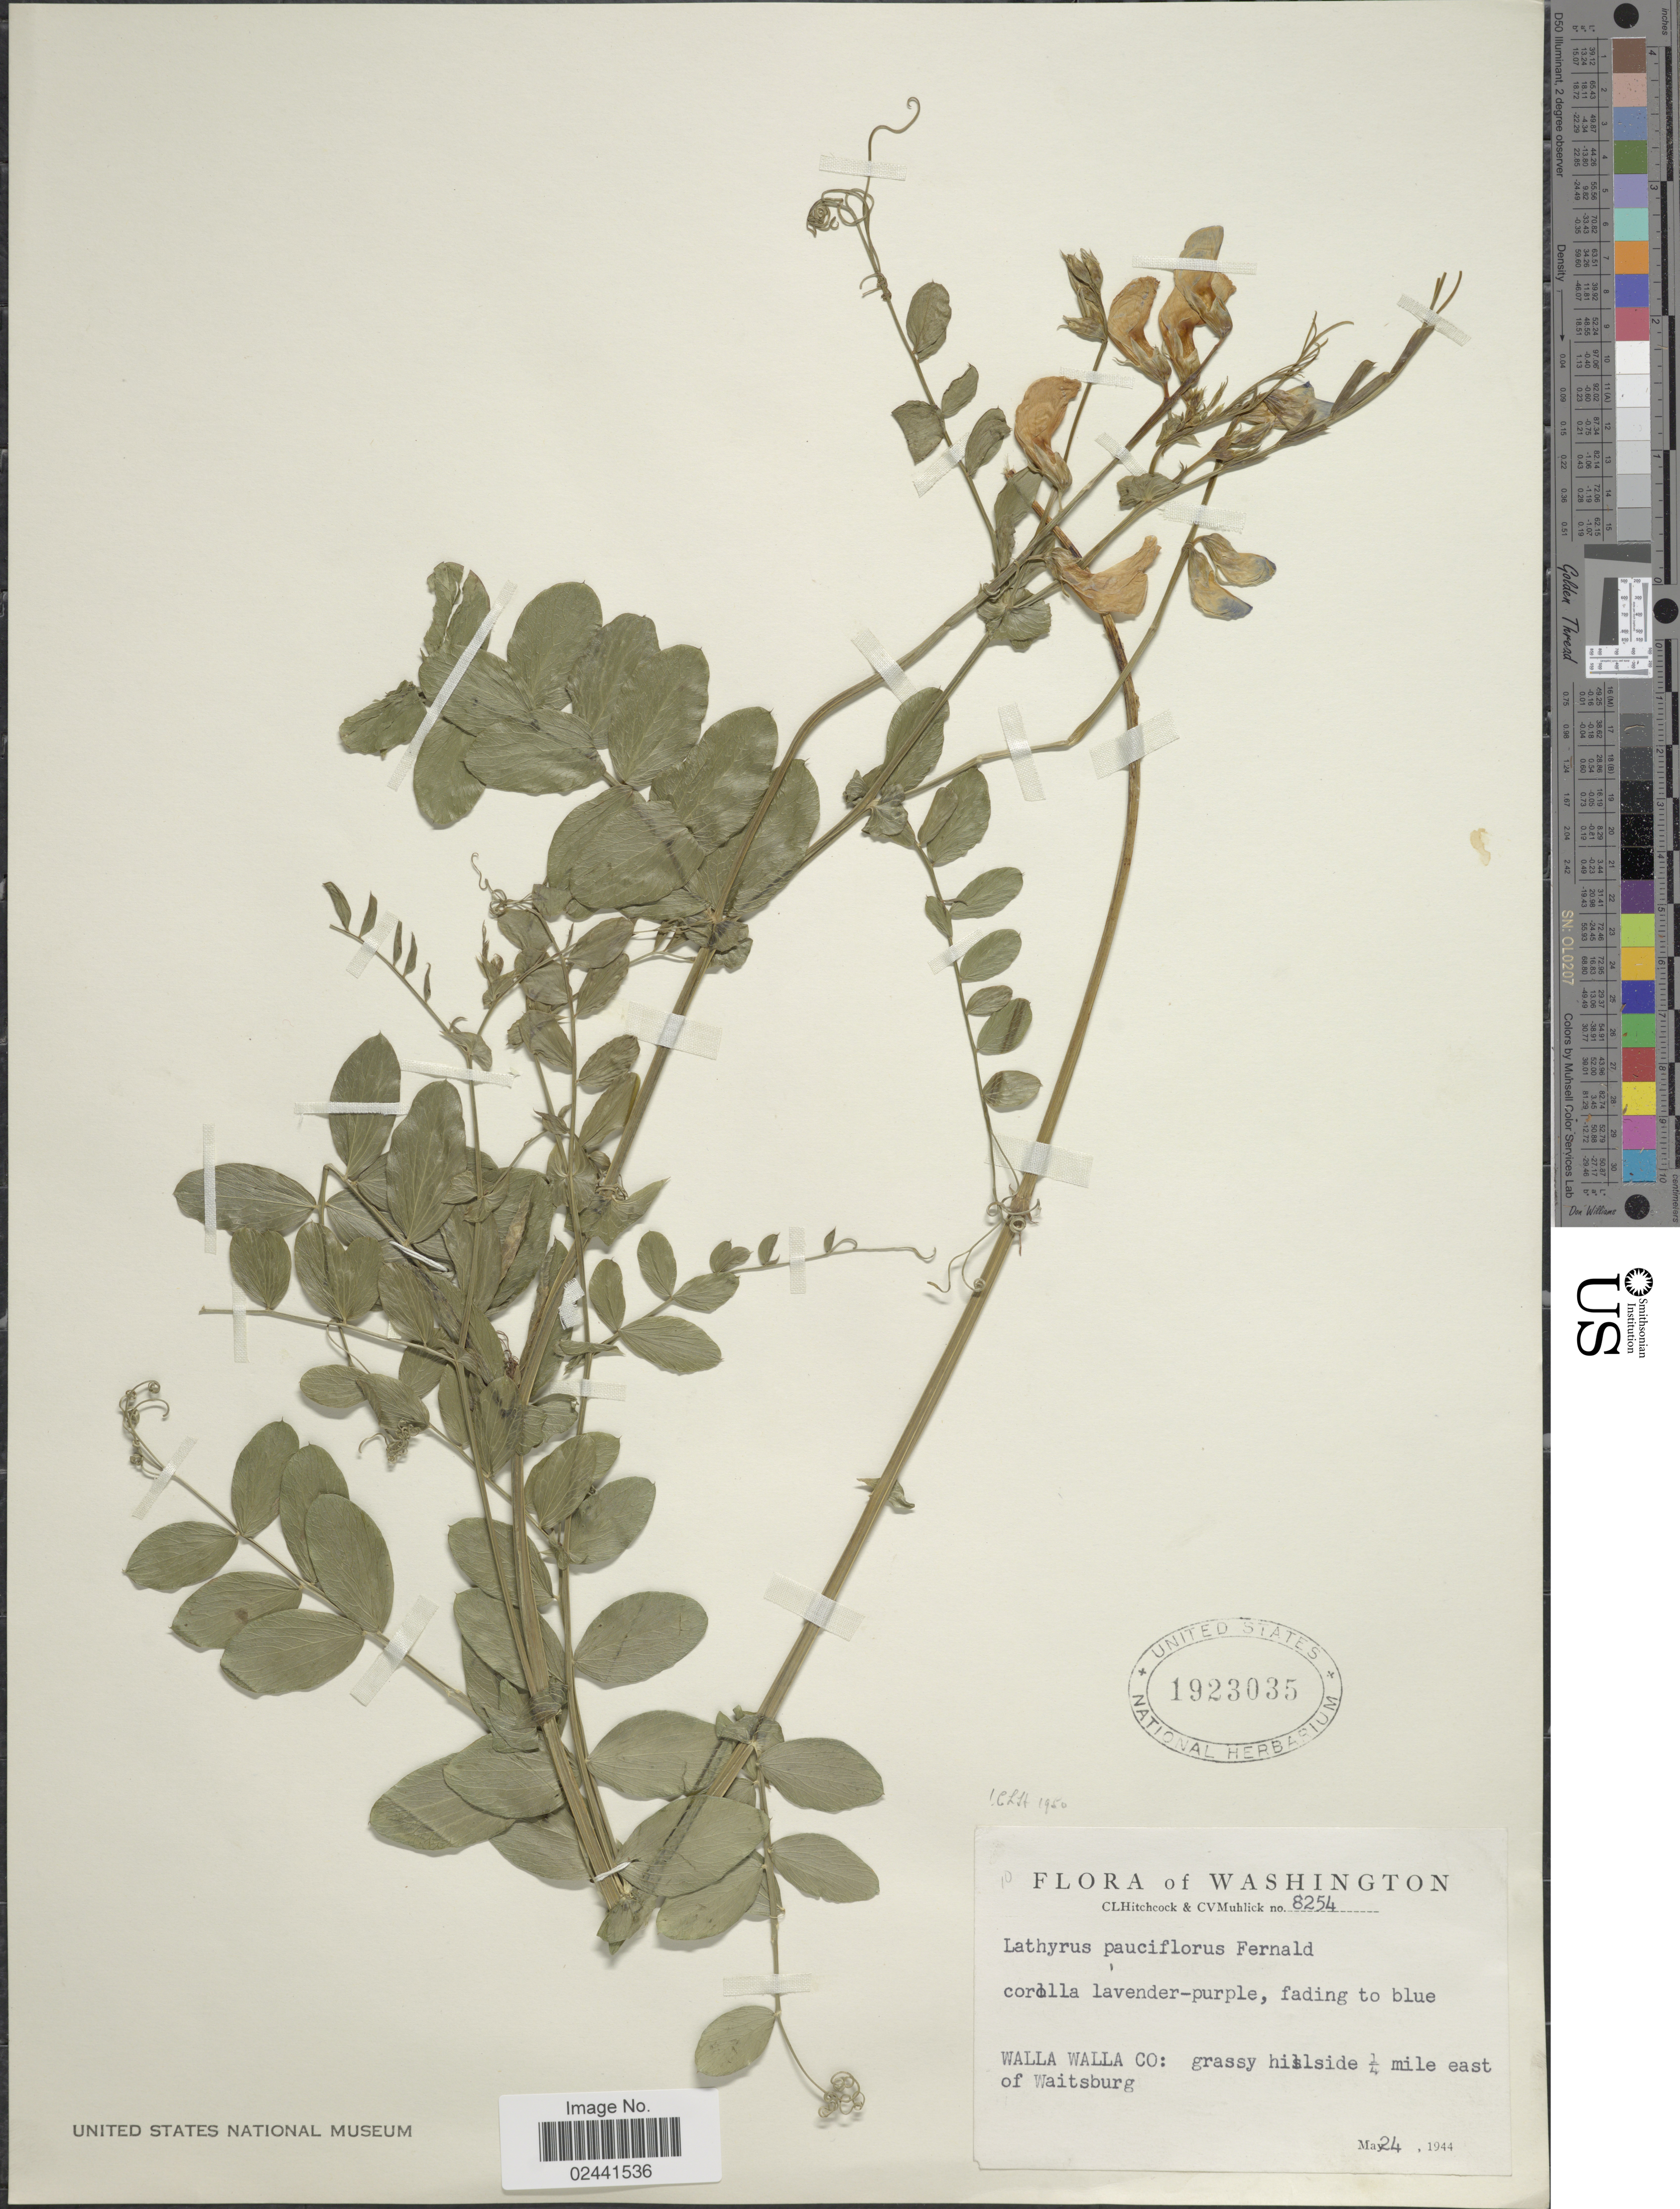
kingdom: Plantae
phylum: Tracheophyta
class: Magnoliopsida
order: Fabales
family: Fabaceae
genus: Lathyrus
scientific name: Lathyrus pauciflorus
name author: Fernald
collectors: C. L. Hitchcock & C. V. Muhlick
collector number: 8254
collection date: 1944-05-24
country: United States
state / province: Washington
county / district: Walla Walla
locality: Walla Walla Co: grassy hillside ¼ mile east of Waitsburg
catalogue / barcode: US 1923035